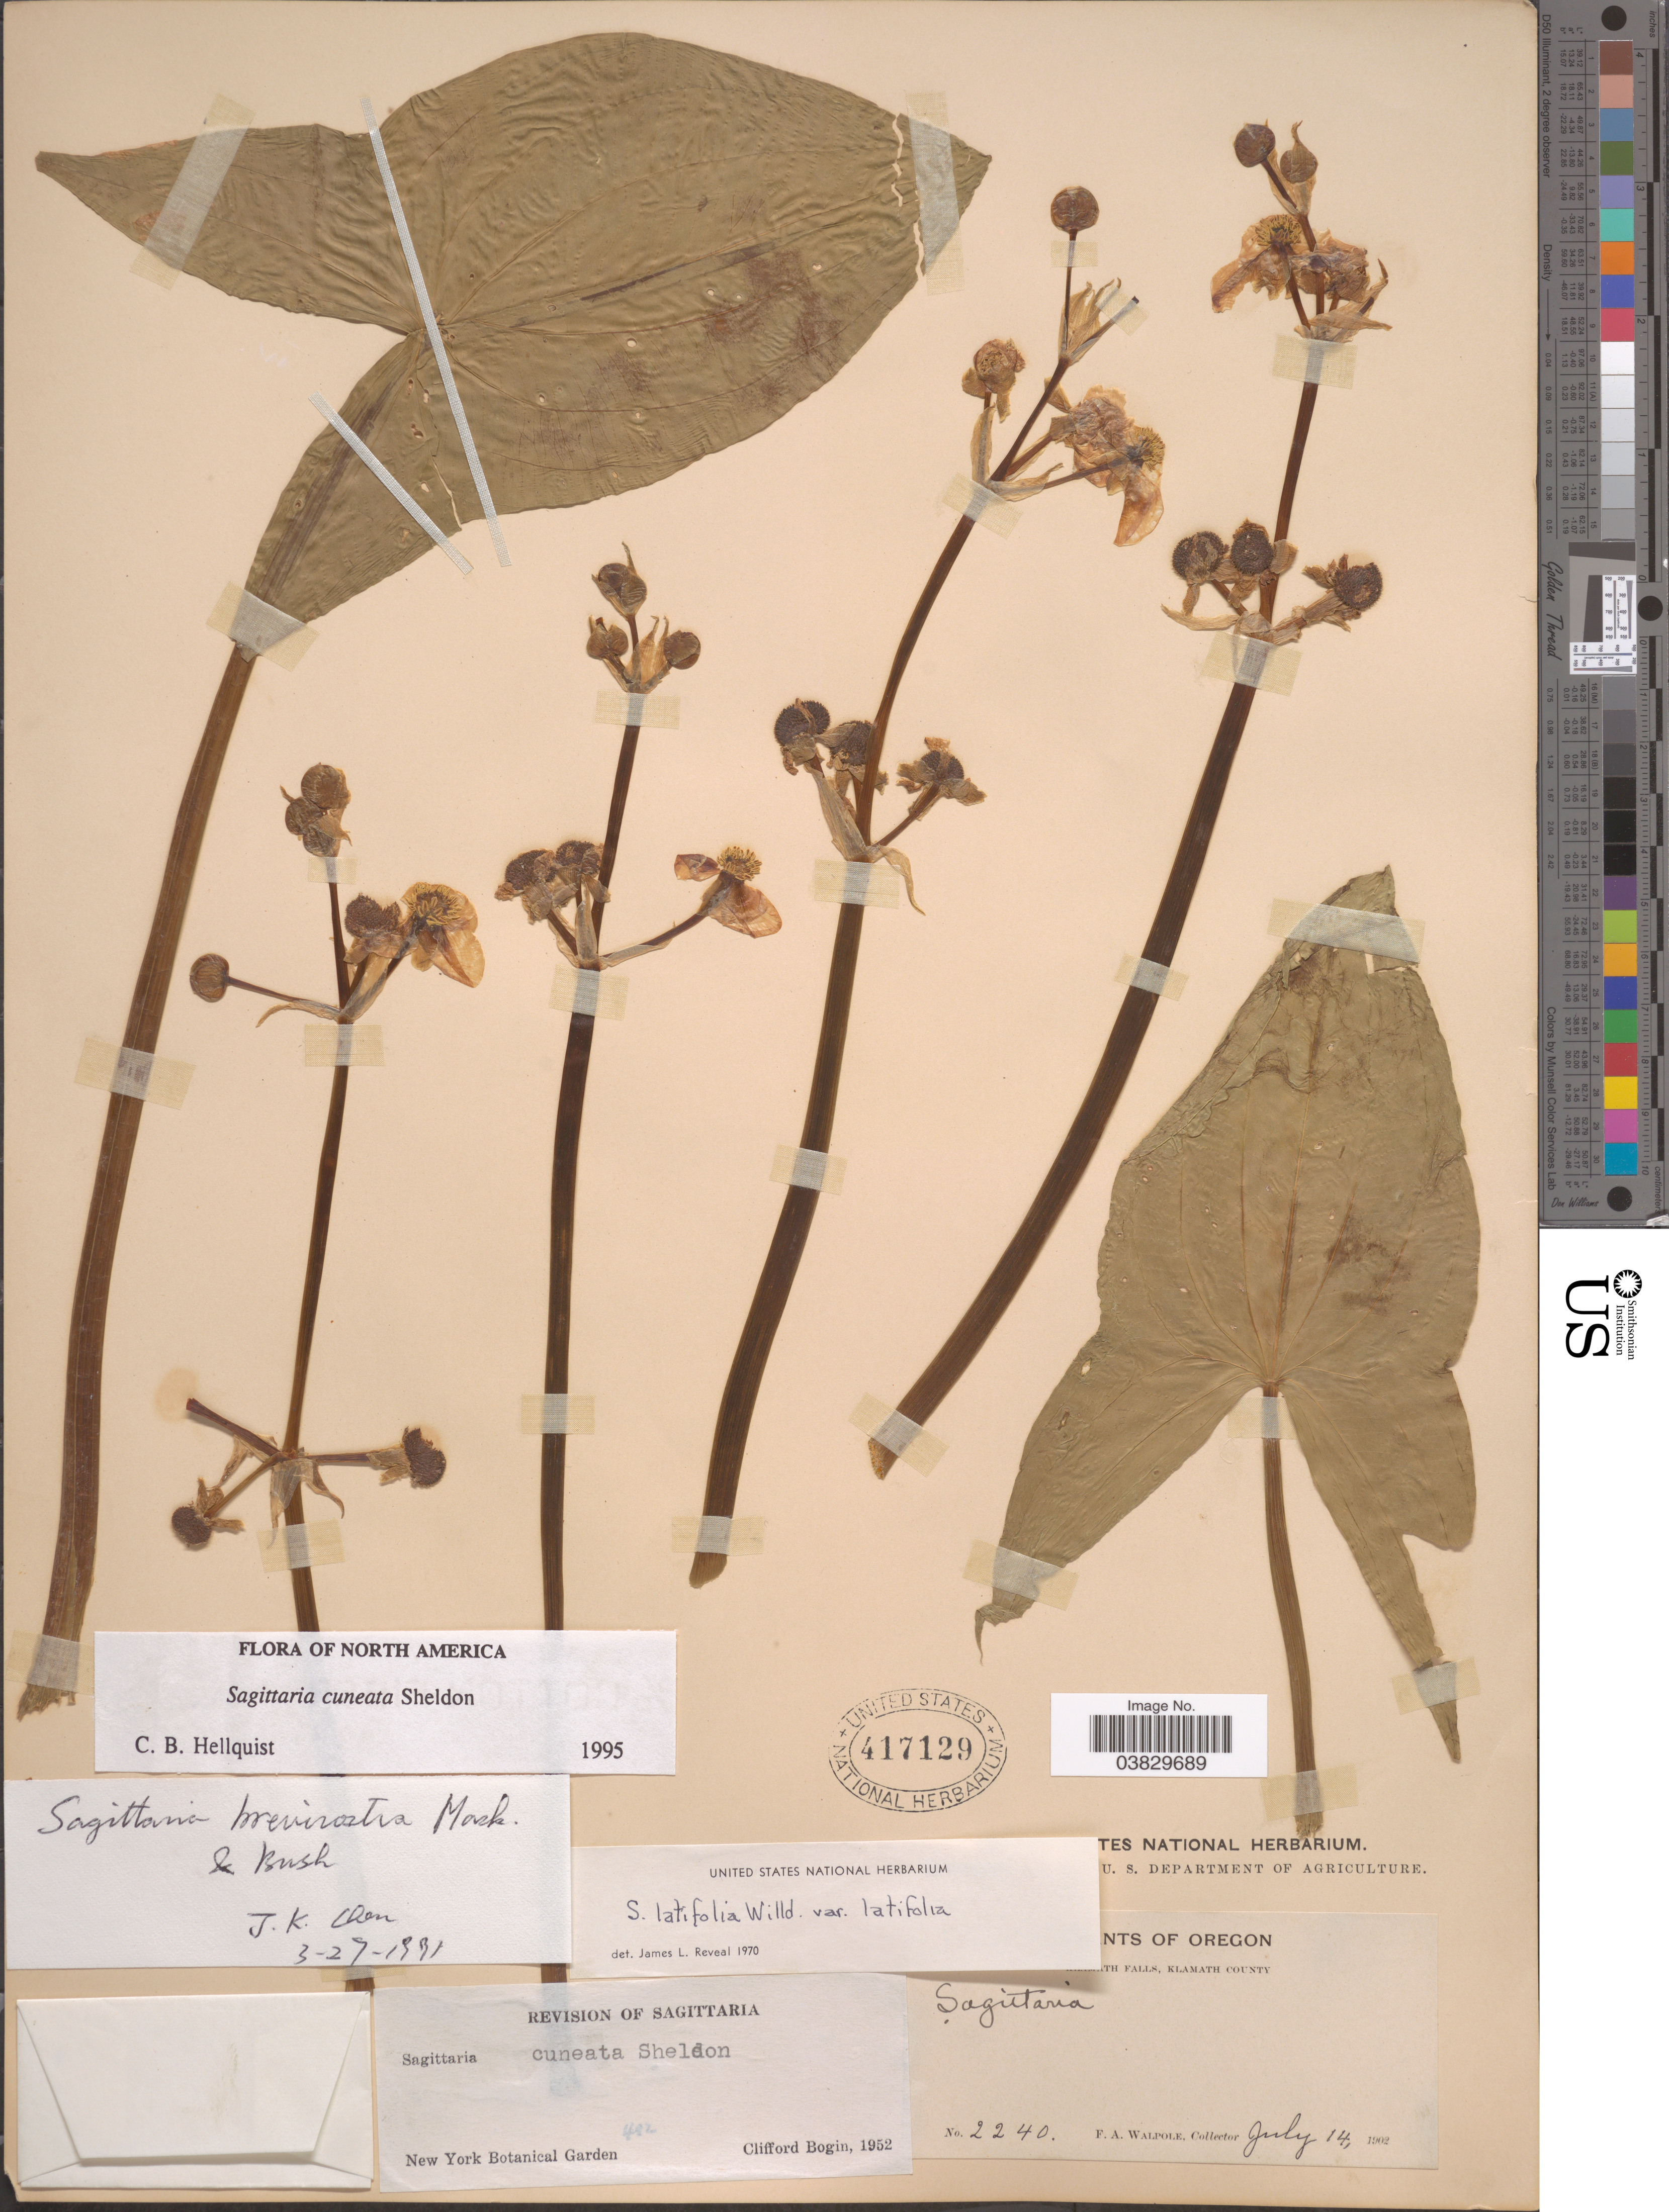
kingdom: Plantae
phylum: Tracheophyta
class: Liliopsida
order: Alismatales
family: Alismataceae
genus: Sagittaria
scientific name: Sagittaria cuneata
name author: E. Sheld.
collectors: F. Walpole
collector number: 2240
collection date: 1902-07-14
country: United States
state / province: Oregon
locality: Klamath Falls, Klamath County.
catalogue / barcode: US 417129